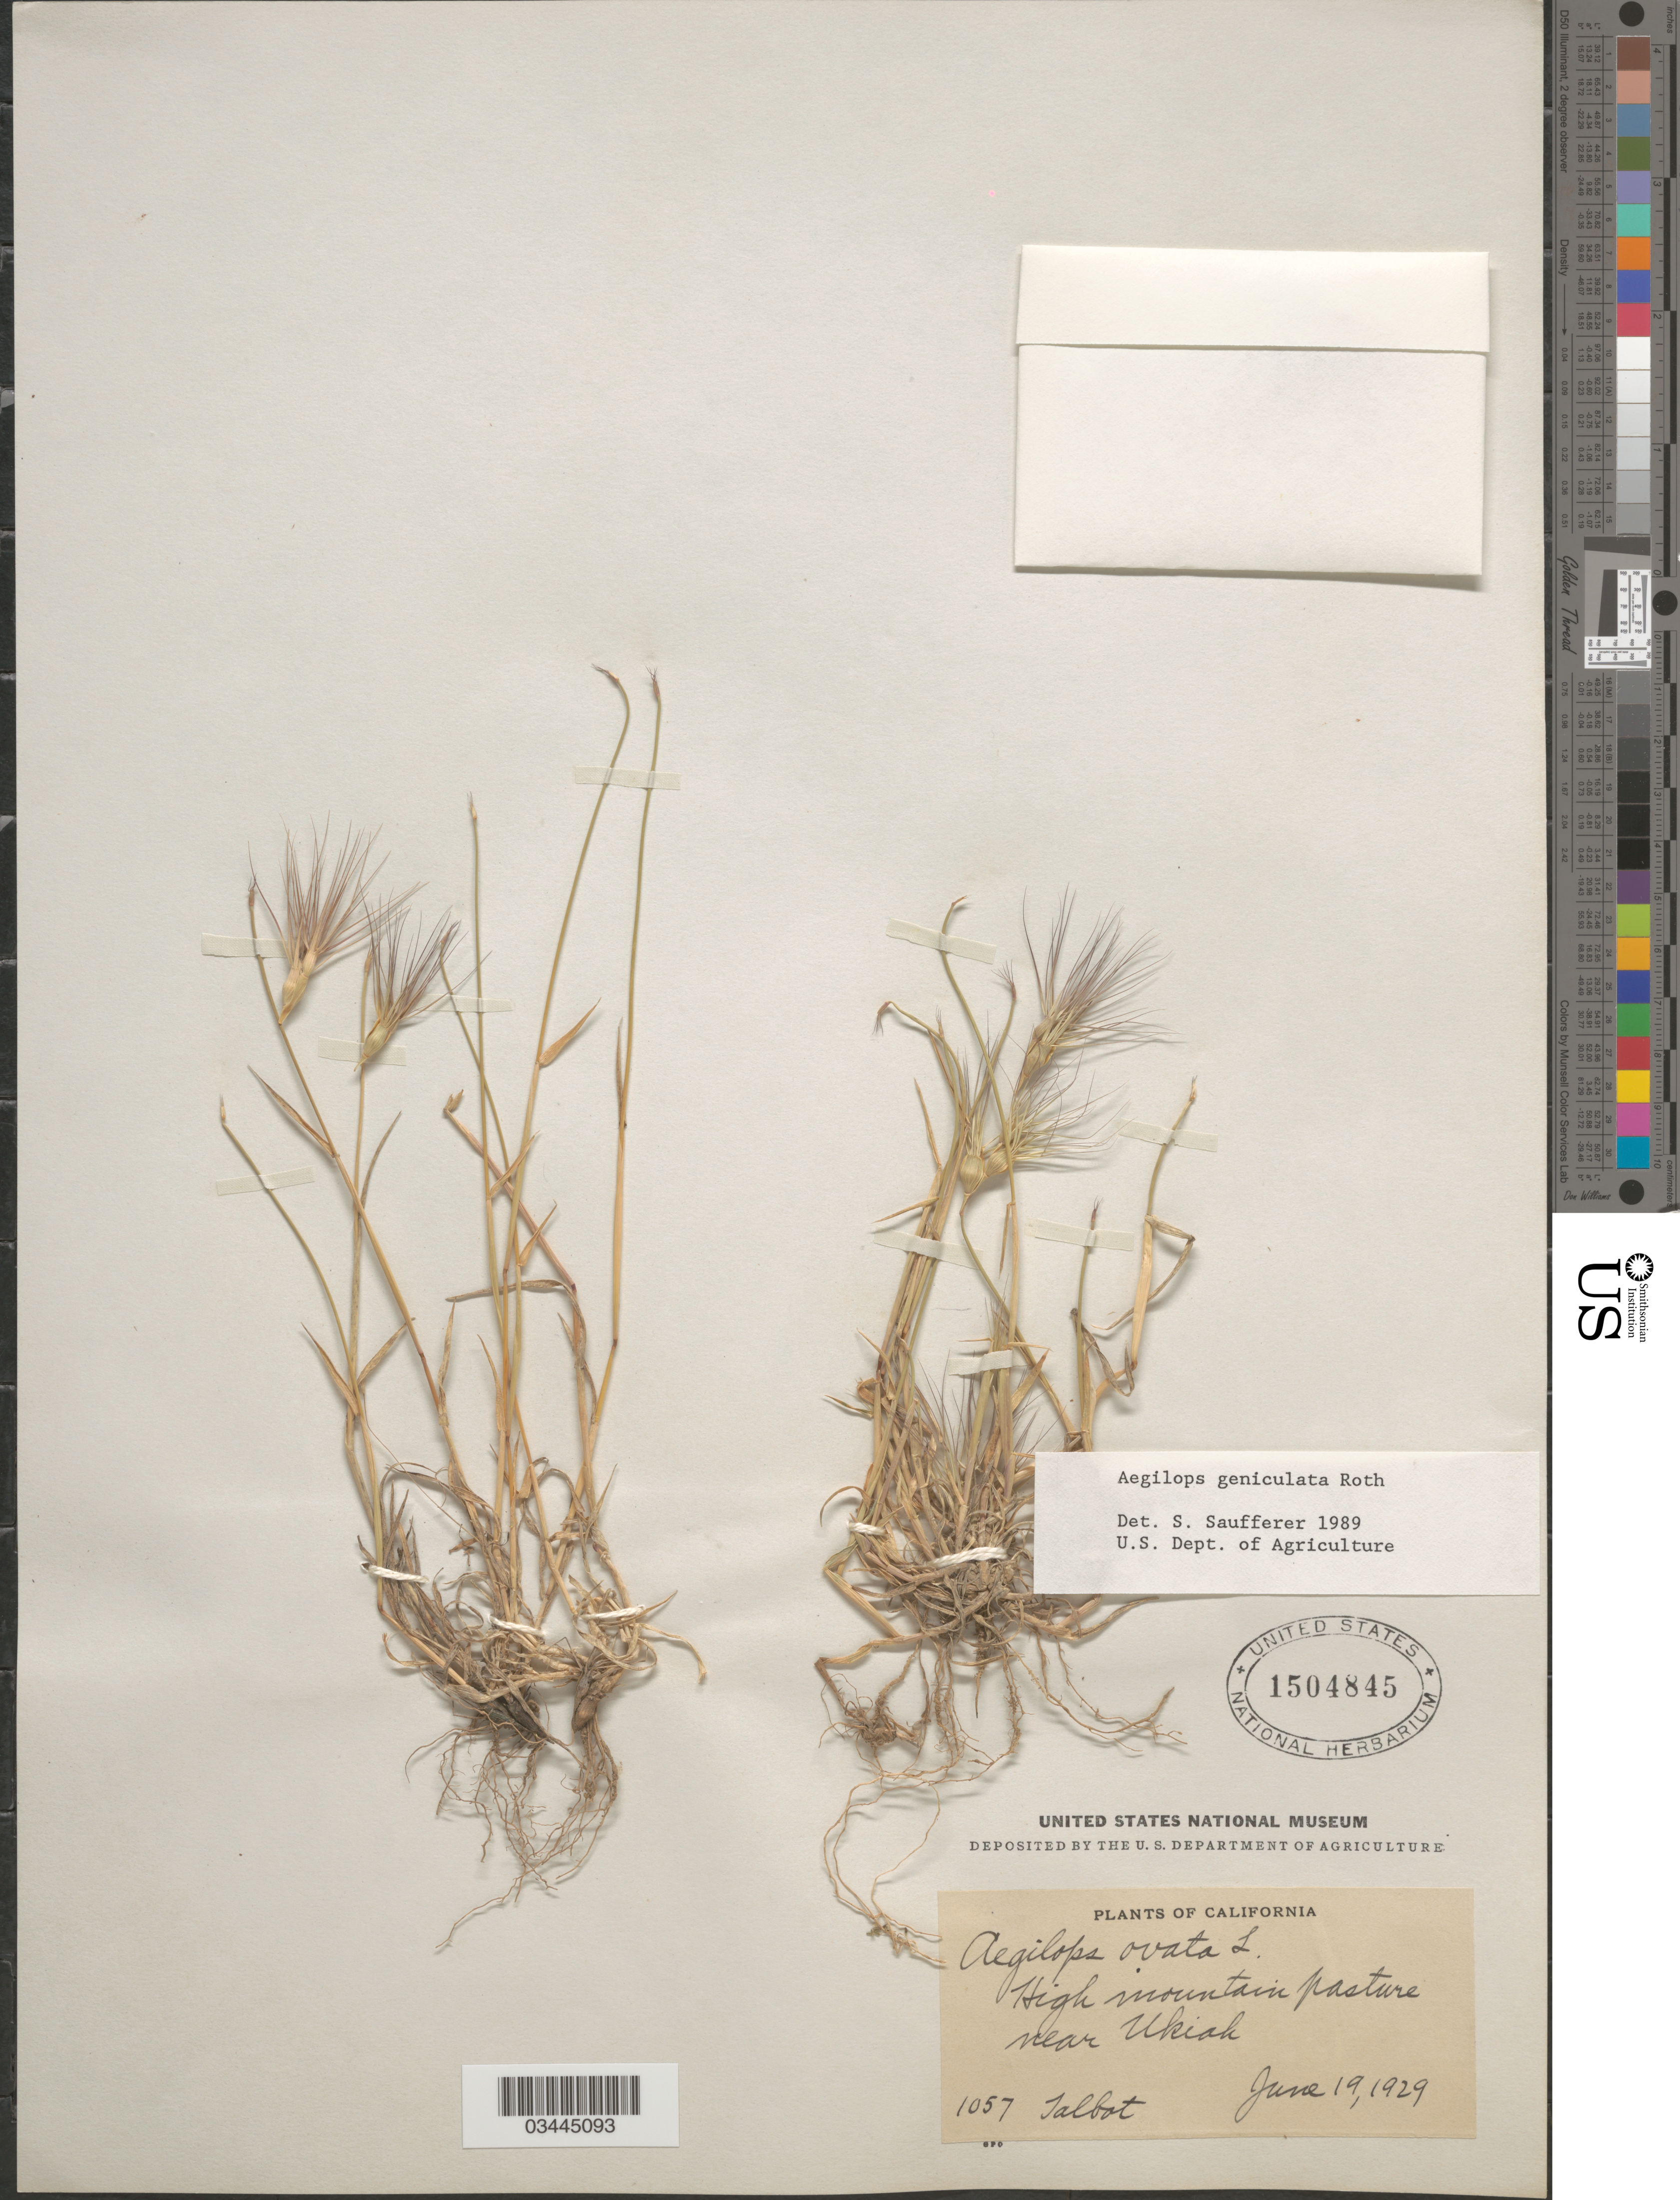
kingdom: Plantae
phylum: Tracheophyta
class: Liliopsida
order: Poales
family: Poaceae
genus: Aegilops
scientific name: Aegilops geniculata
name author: Roth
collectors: Talbot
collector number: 1057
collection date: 1929-06-19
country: United States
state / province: California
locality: High mountain pasture near Ukiah.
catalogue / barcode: US 1504845